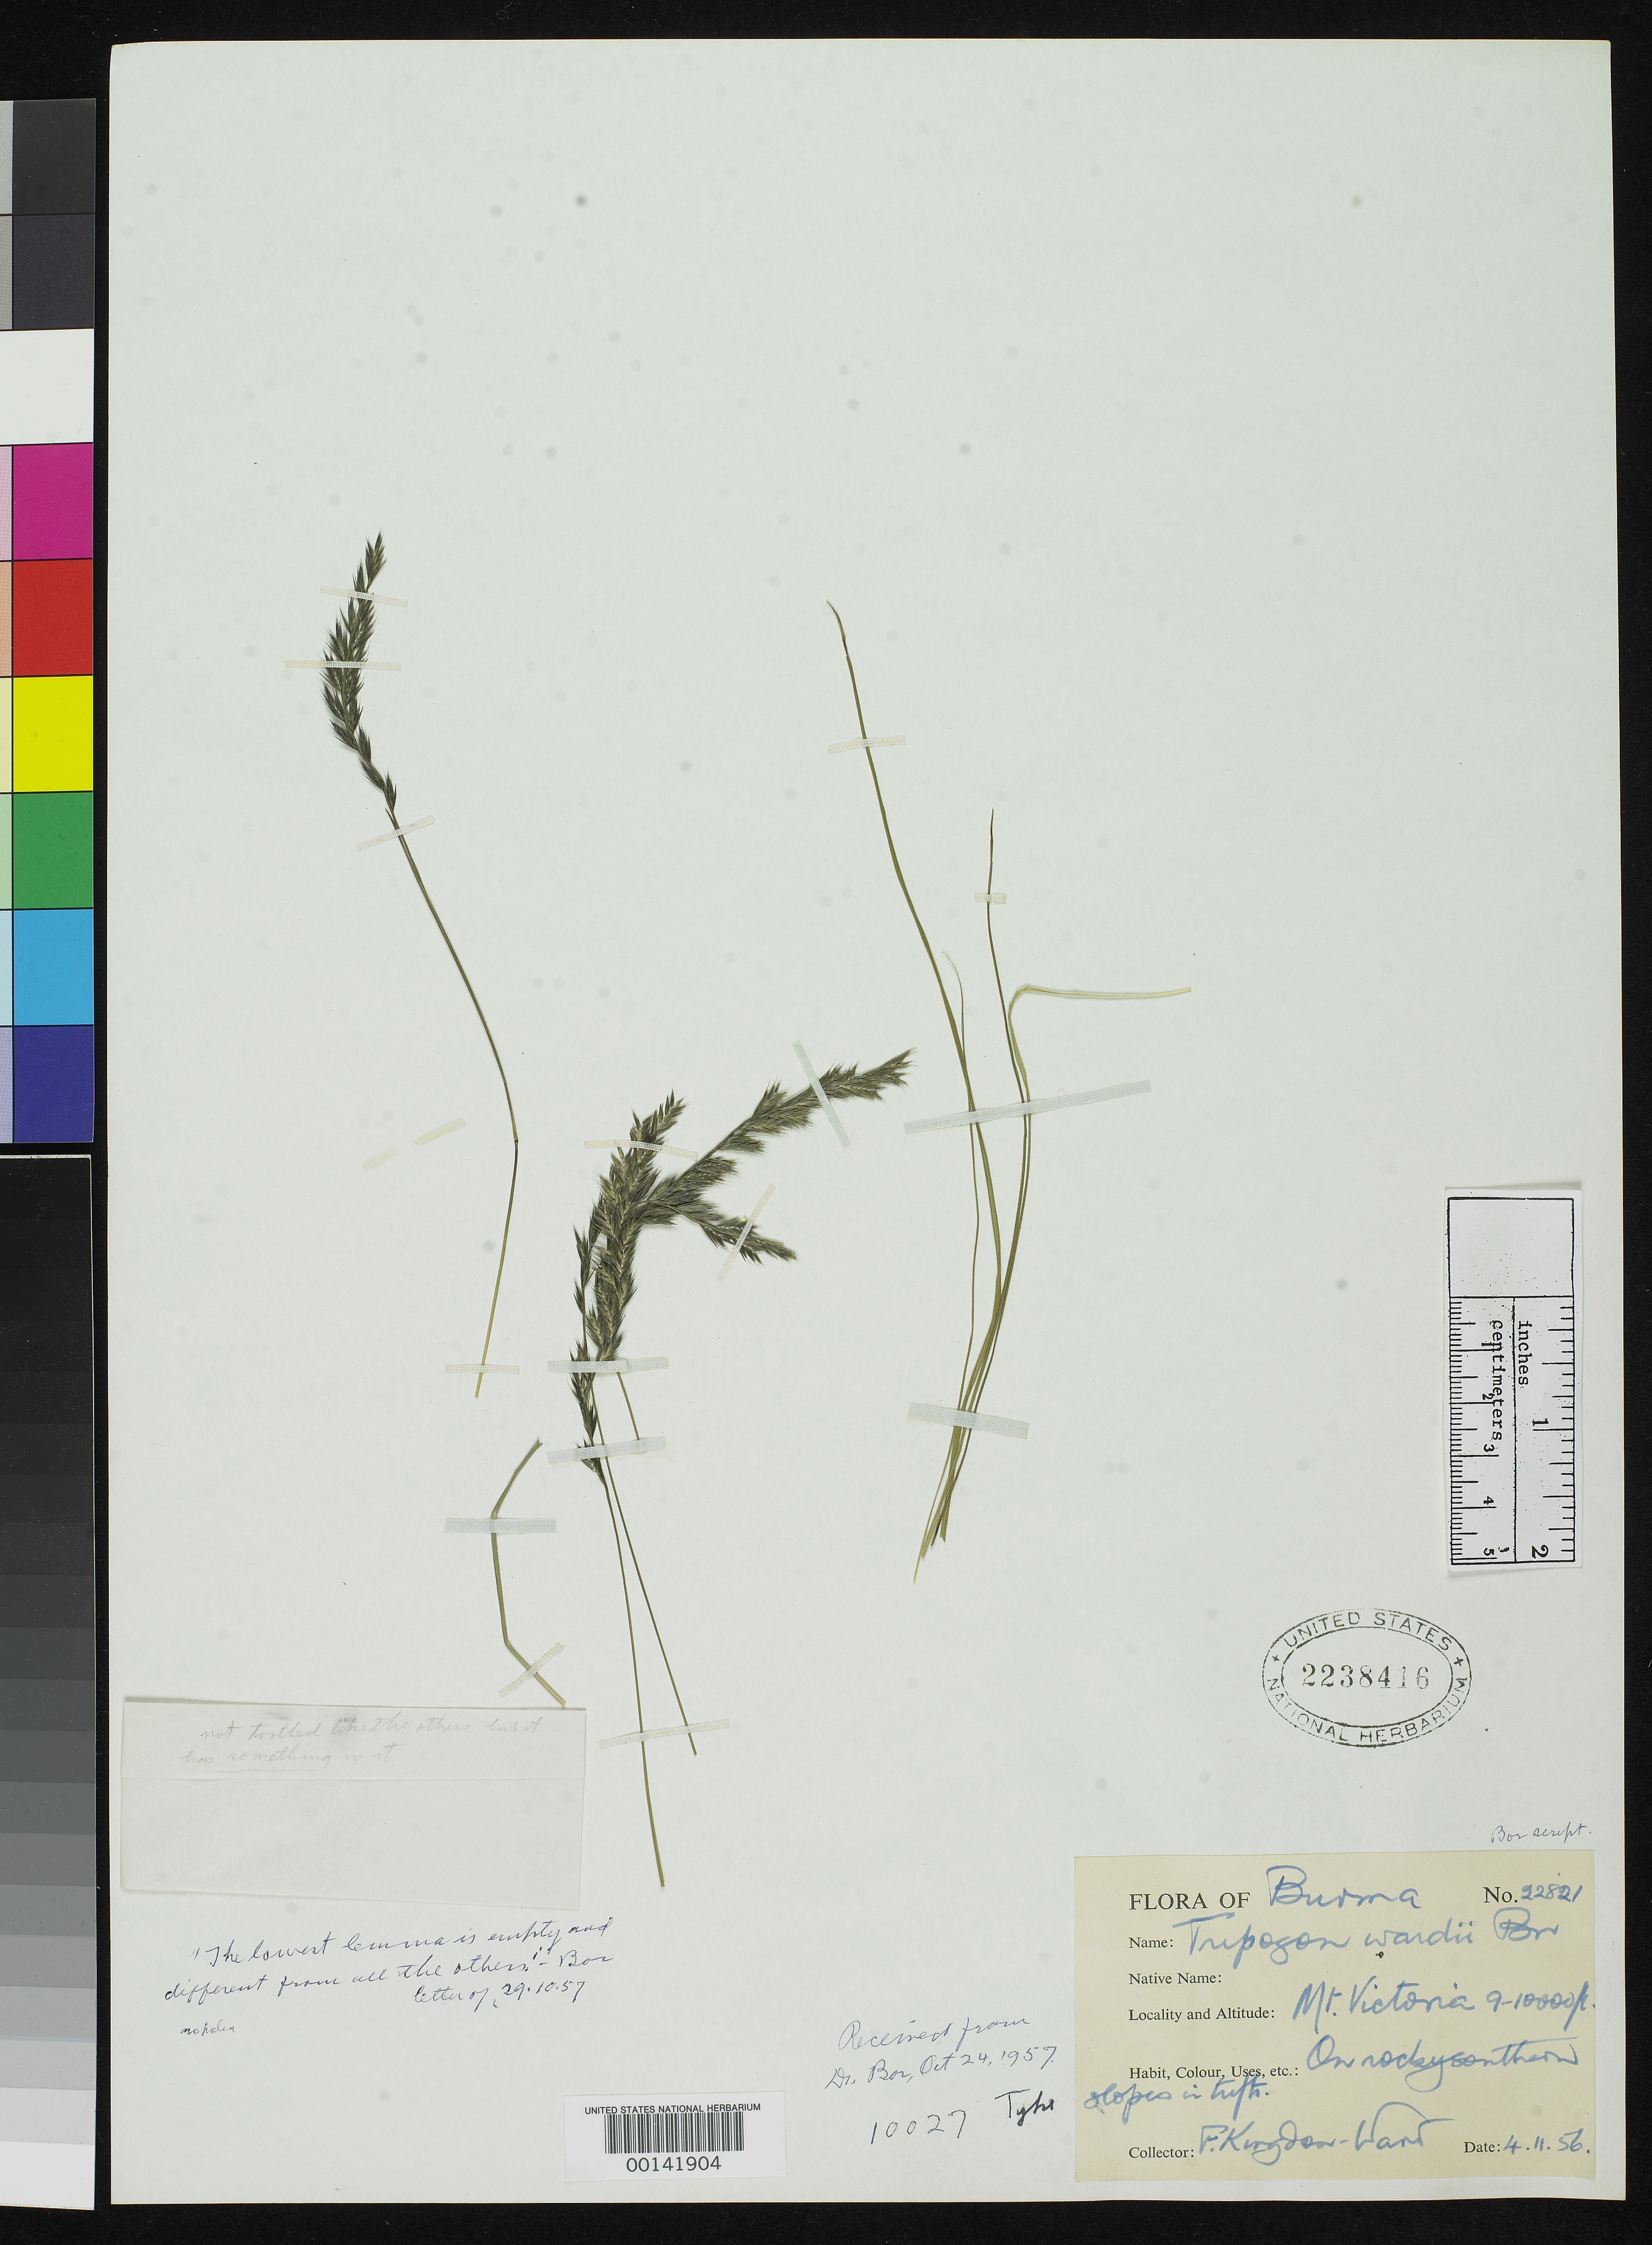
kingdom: Plantae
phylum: Tracheophyta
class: Liliopsida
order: Poales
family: Poaceae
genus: Tripogon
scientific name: Tripogon wardii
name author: Bor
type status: Isotype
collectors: F. Kingdon Ward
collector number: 22821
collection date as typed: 04 Nov 1956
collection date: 1956-11-04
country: Myanmar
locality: Mt. Victoria, 9000-10000 ft.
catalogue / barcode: US 2238416